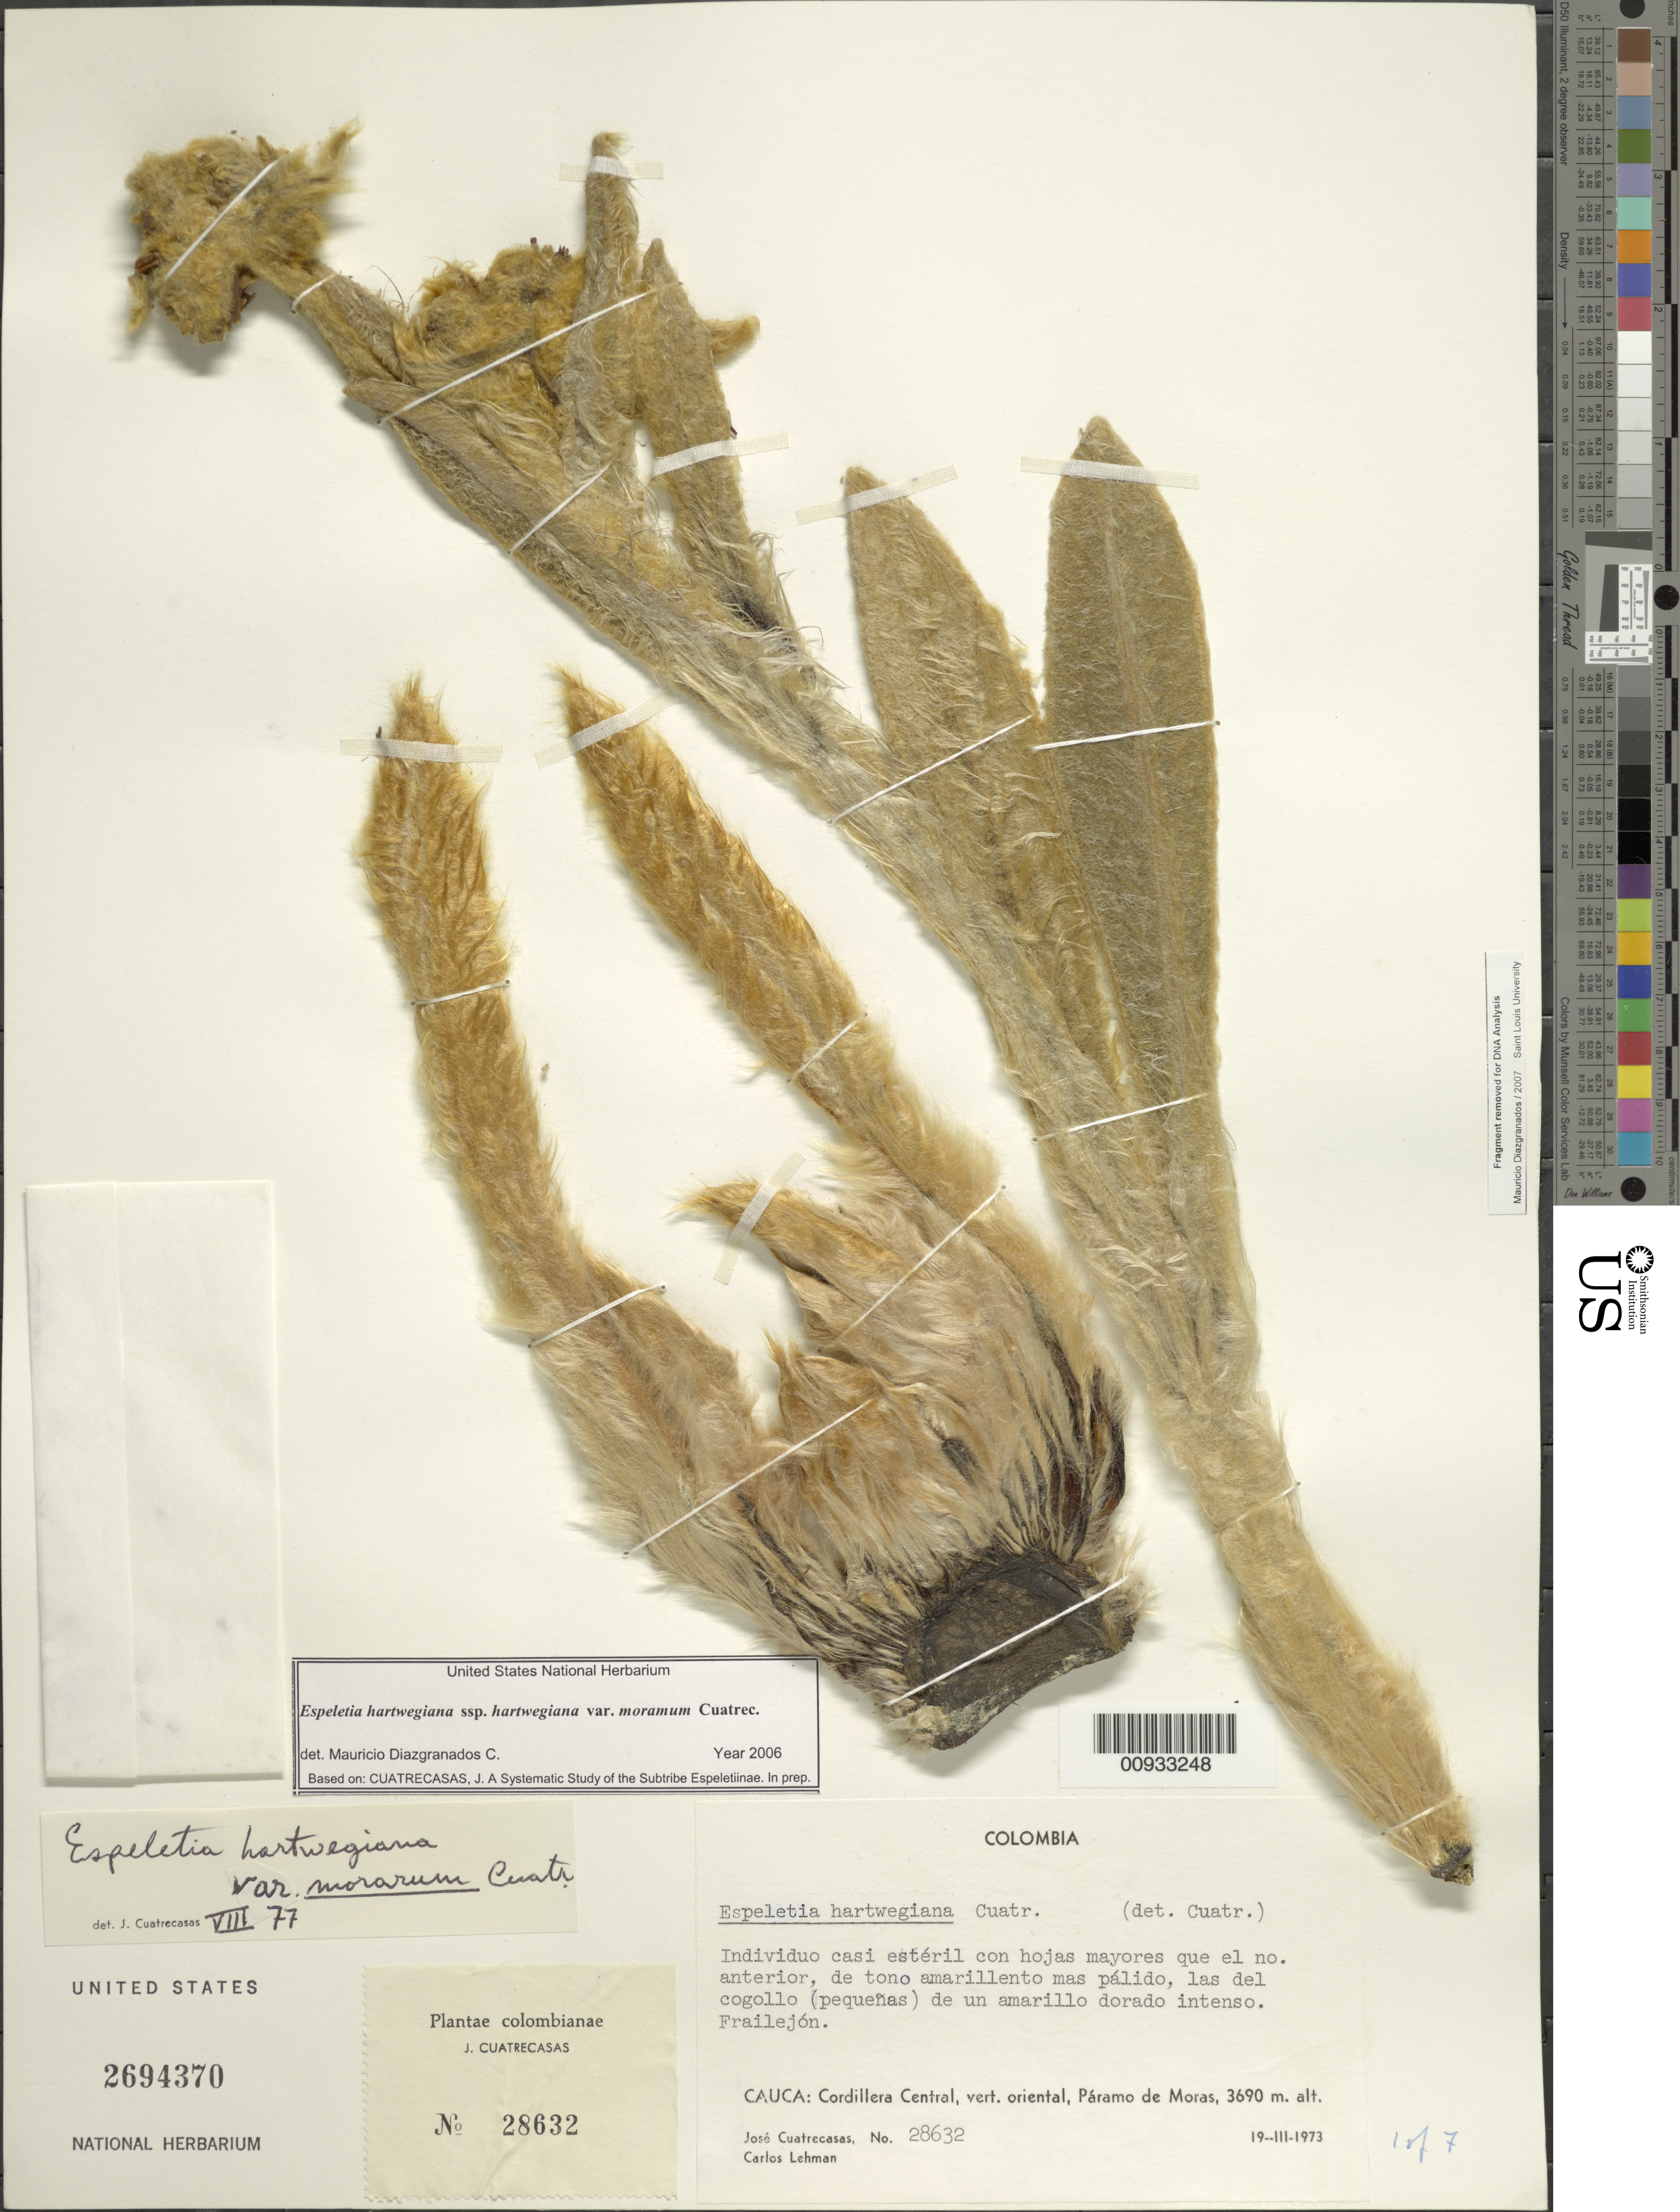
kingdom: Plantae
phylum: Tracheophyta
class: Magnoliopsida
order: Asterales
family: Asteraceae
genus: Espeletia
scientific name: Espeletia hartwegiana var. morarum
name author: Cuatrec.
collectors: J. Cuatrecasas & C. Lehman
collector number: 28632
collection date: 1973-03-19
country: Colombia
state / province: Cauca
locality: Cordillera Central, vert. oriental, Paramo de Moras.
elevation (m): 3690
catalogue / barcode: US 2694370